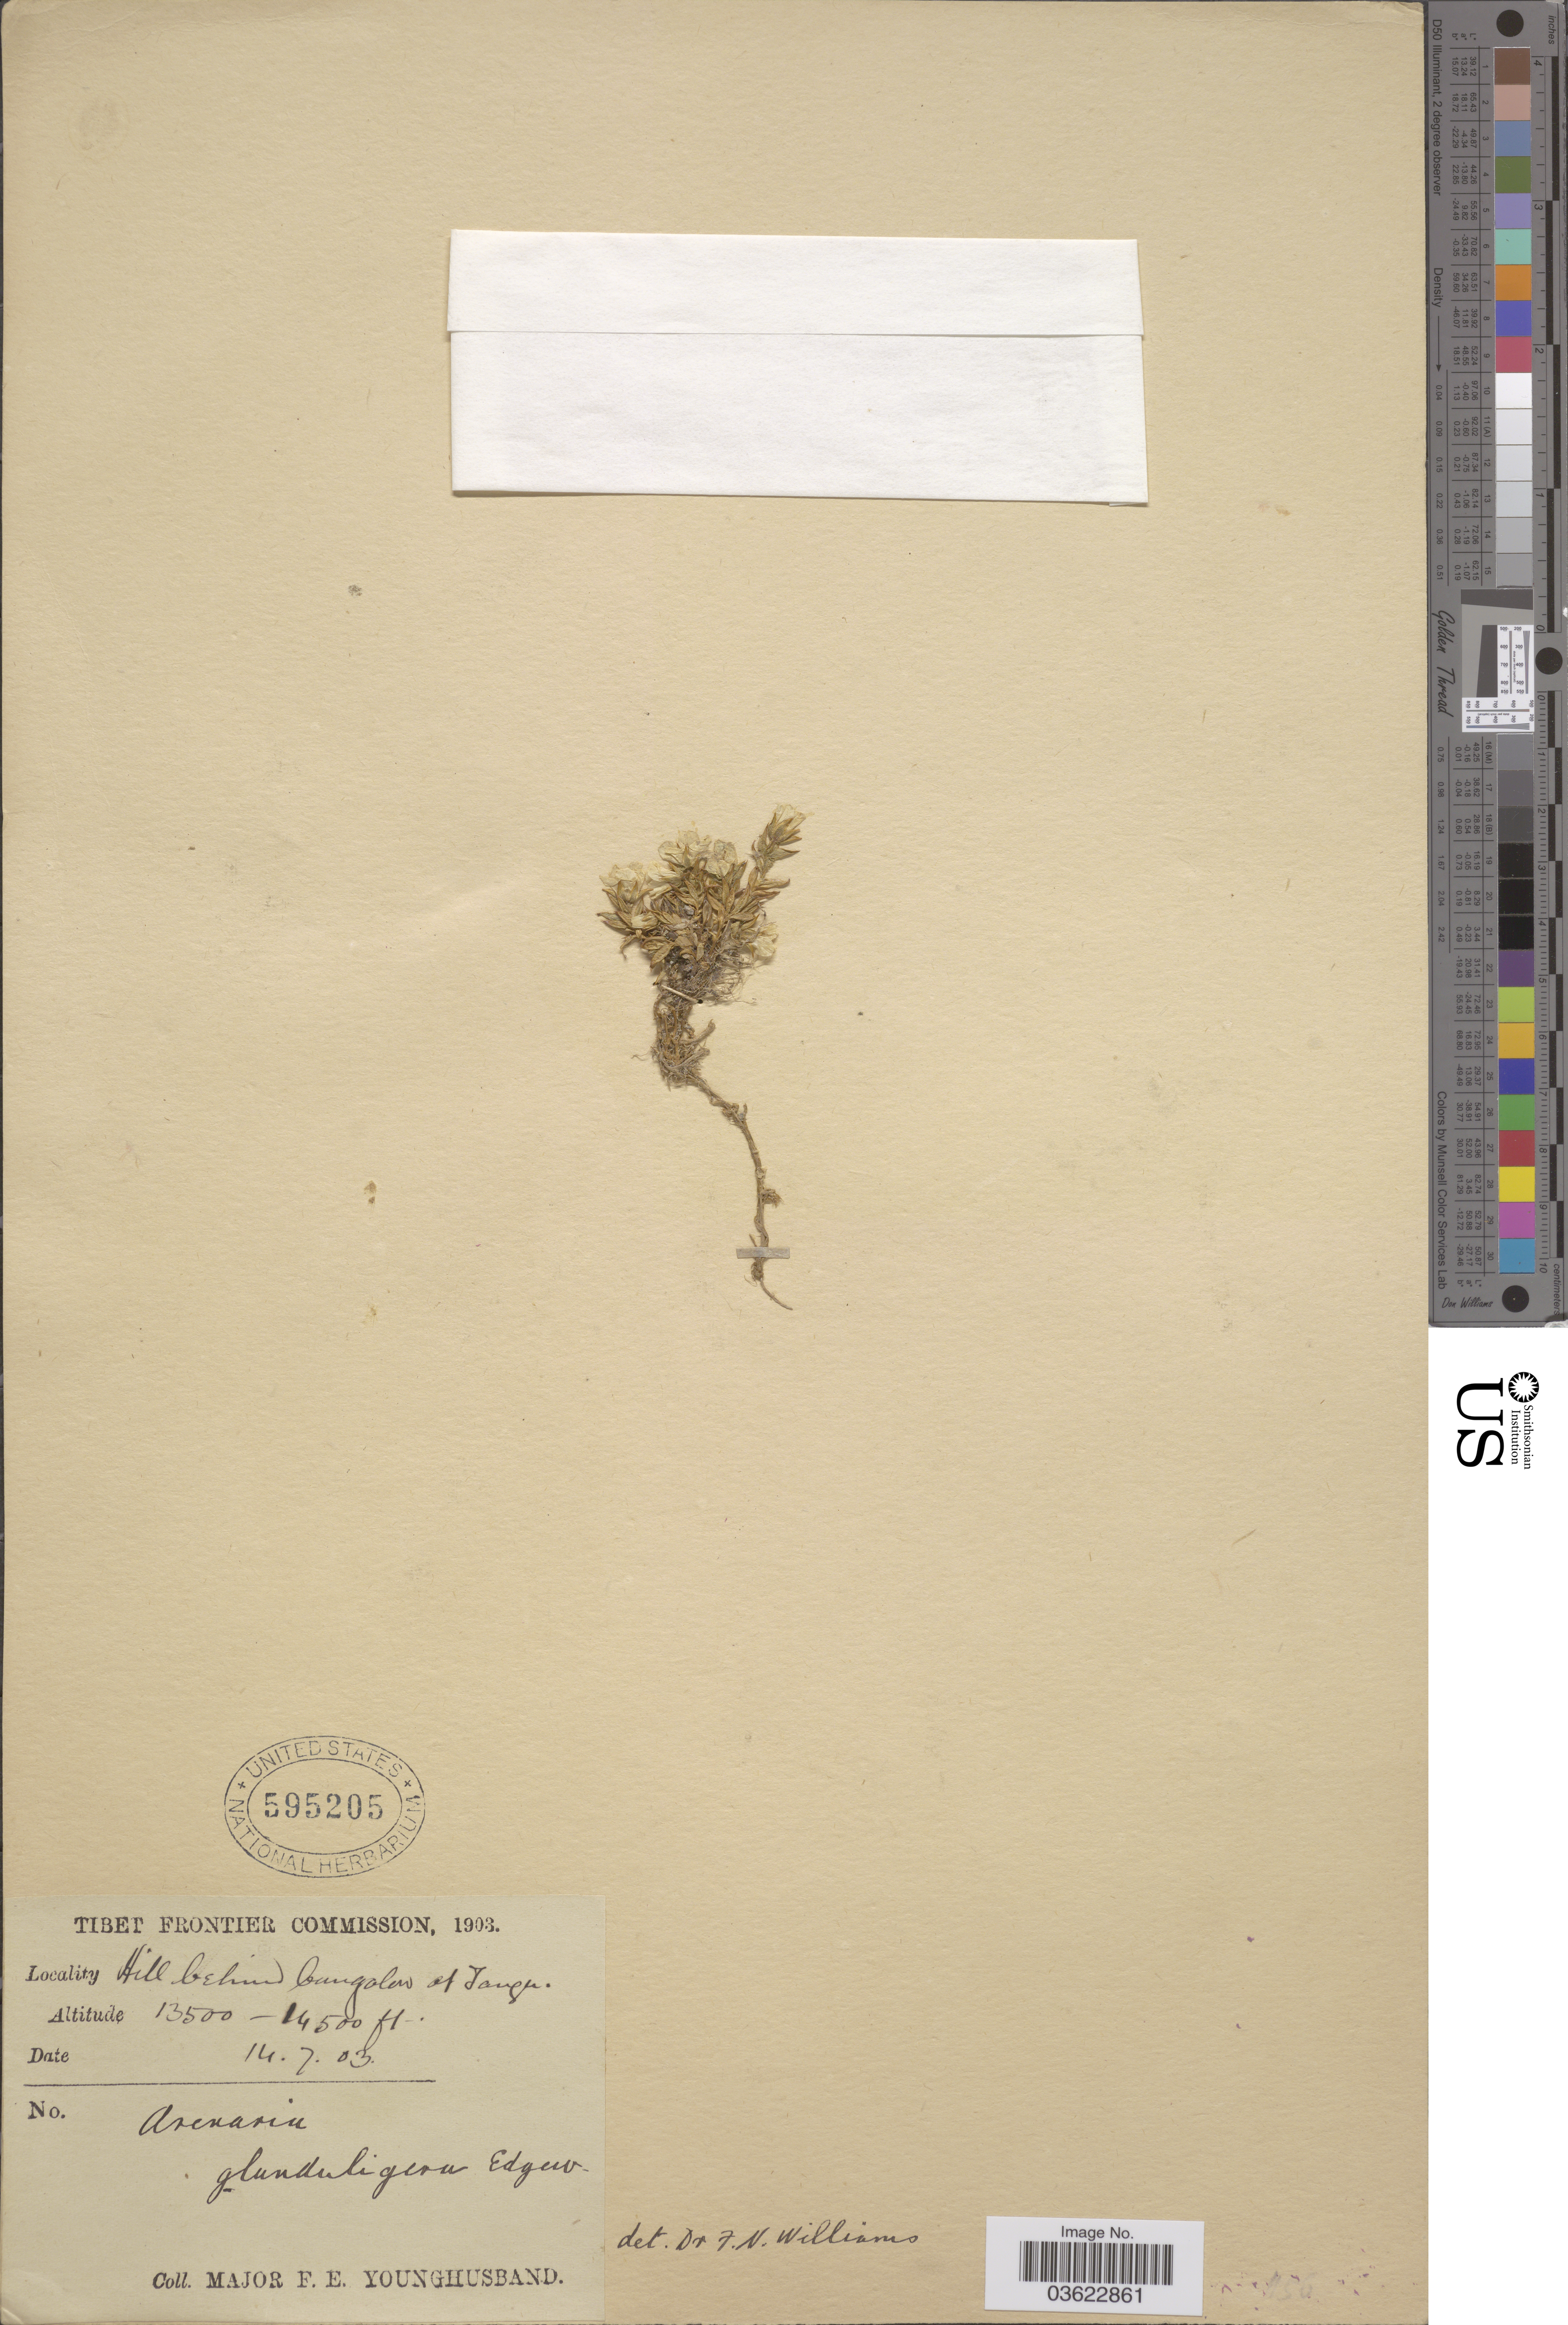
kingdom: Plantae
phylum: Tracheophyta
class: Magnoliopsida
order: Caryophyllales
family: Caryophyllaceae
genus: Shivparvatia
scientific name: Shivparvatia glanduligera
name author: (Edgew.) Pusalkar & D.K. Singh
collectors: F. Younghusband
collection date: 1903-07-14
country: China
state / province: Xizang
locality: Hill behind bungalow of Tangu [interpreted].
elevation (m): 4115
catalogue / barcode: US 595205